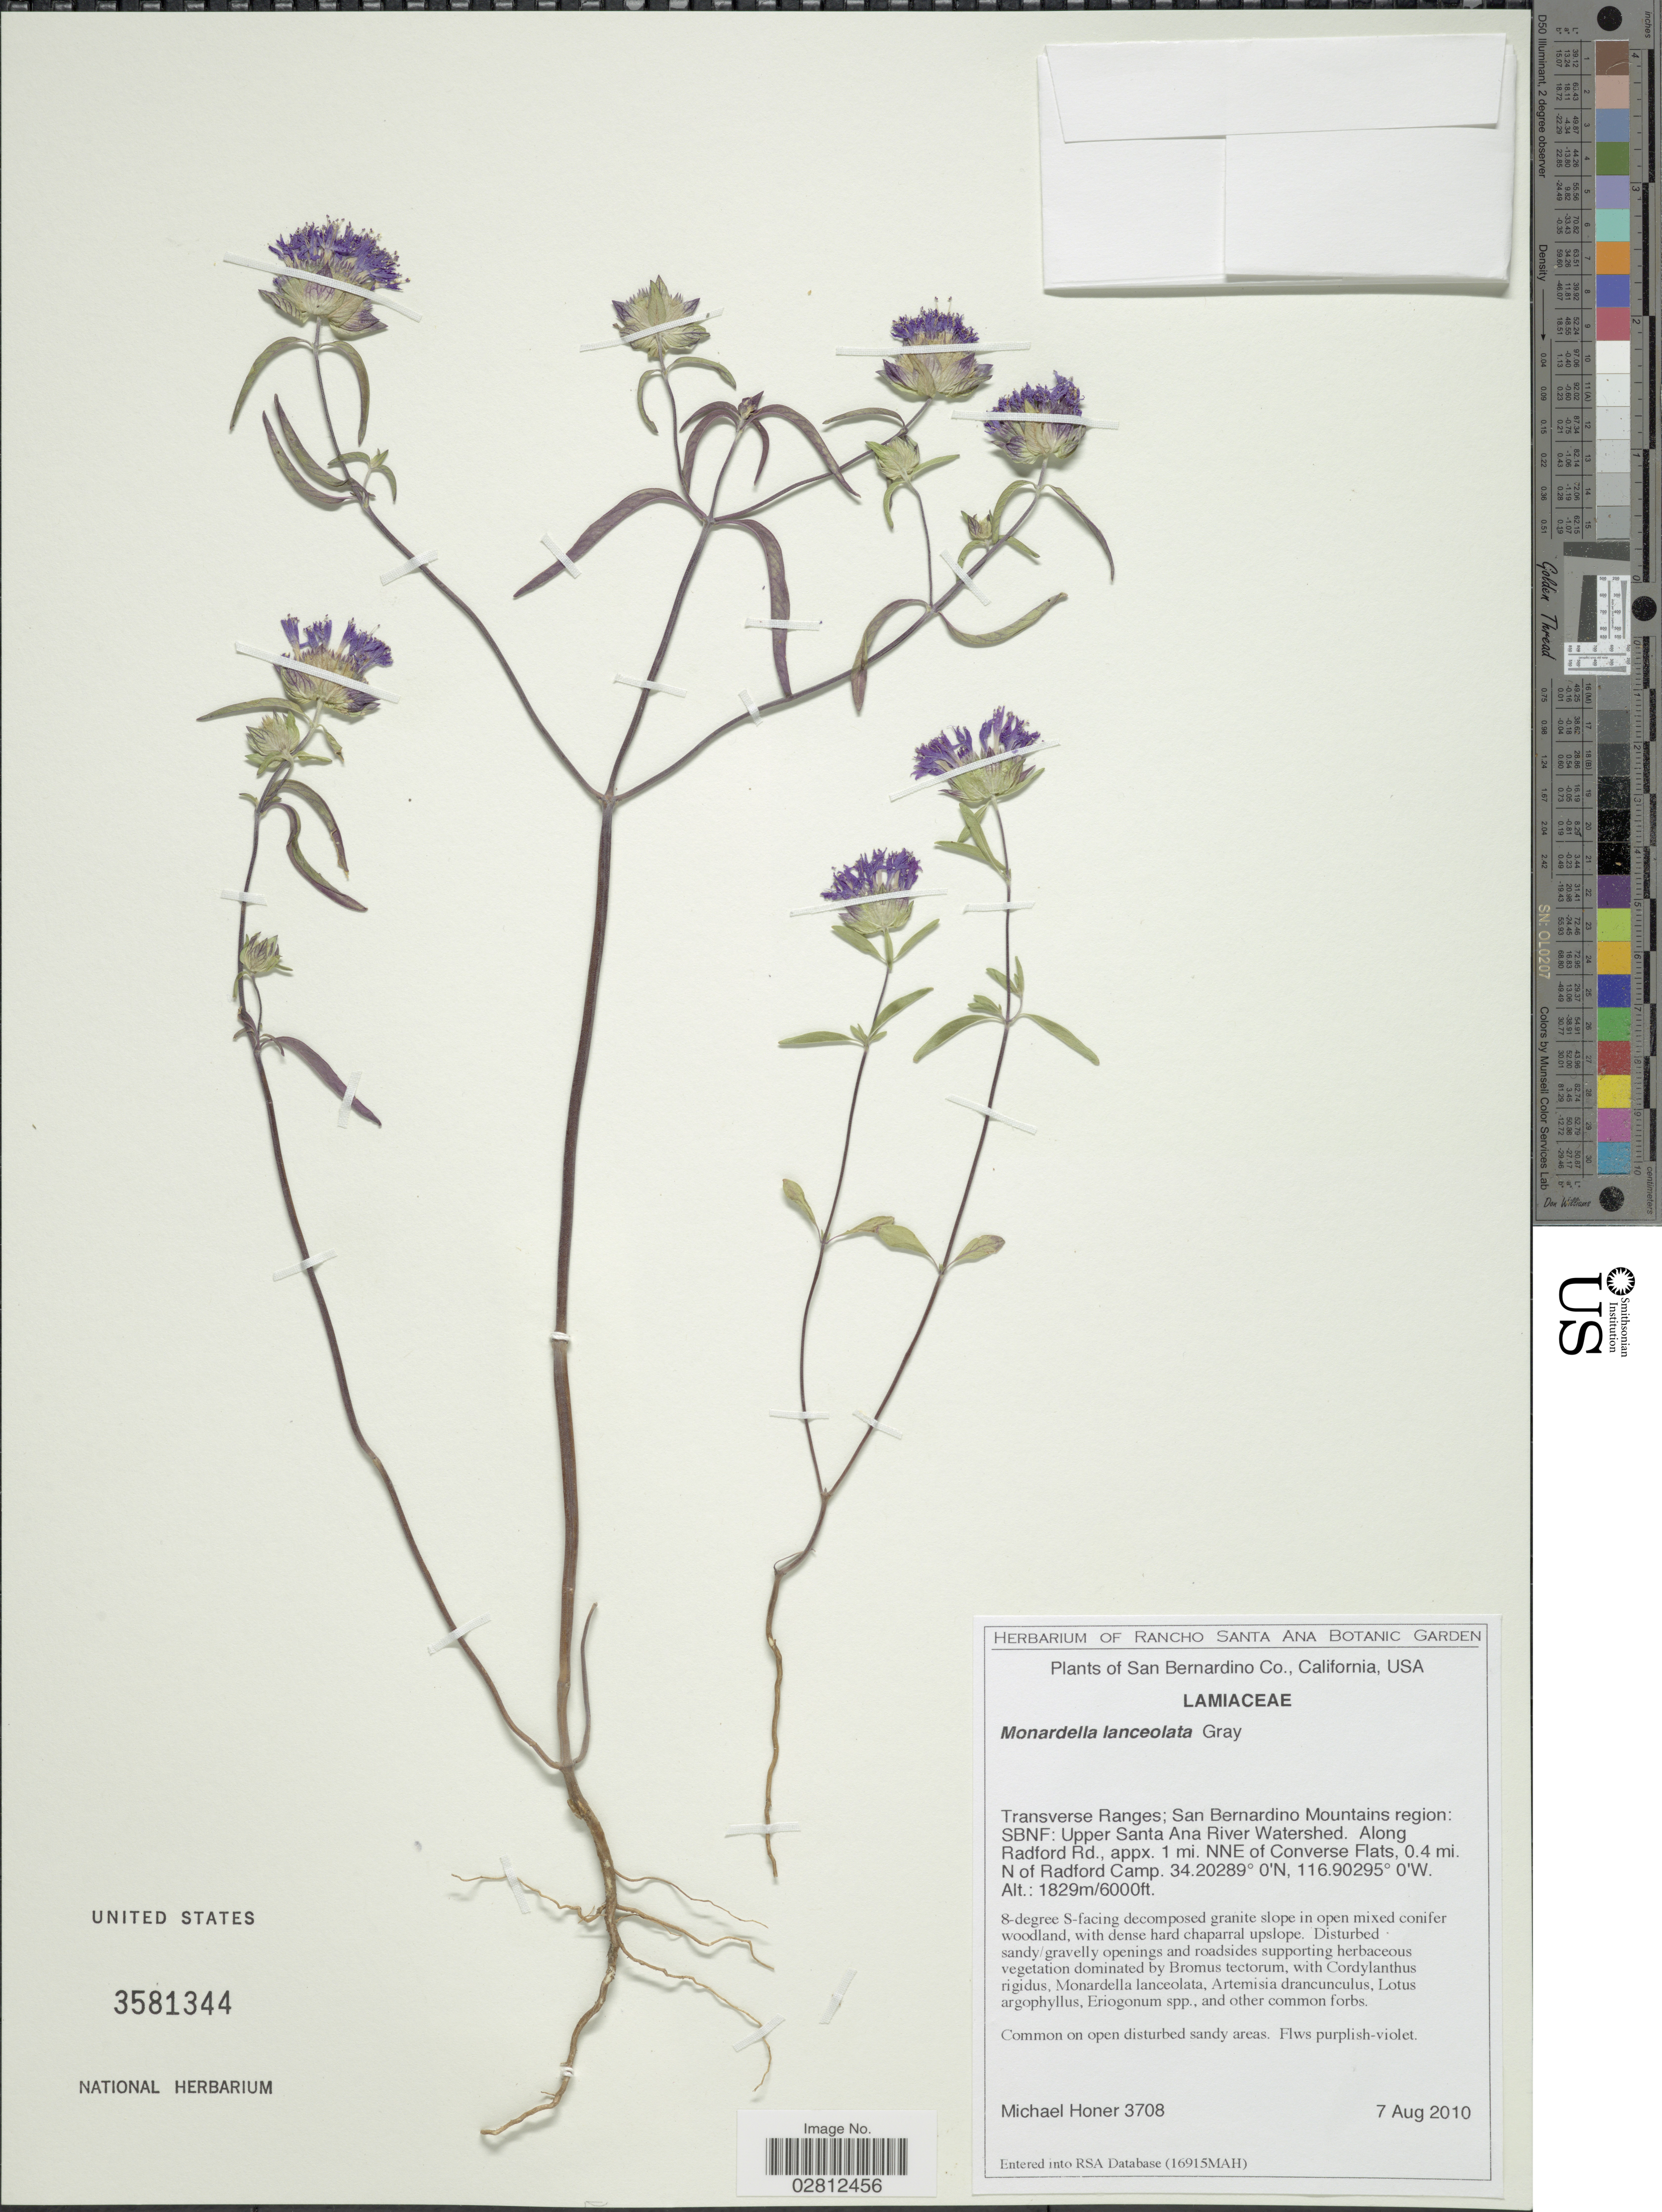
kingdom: Plantae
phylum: Tracheophyta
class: Magnoliopsida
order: Lamiales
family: Lamiaceae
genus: Monardella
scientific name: Monardella lanceolata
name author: A. Gray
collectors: M. Höner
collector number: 3708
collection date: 2010-08-07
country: United States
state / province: California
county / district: San Bernardino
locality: San Bernardino Co., USA, Transverse Ranges; San Bernardino Mountains region: SBNF: Upper Santa Ana River Watershed, along Radford Rd., appx. 1 mi. NNE of Converse Flats, 0.4 mi. N of Radford Camp.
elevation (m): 1829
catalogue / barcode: US 3581344